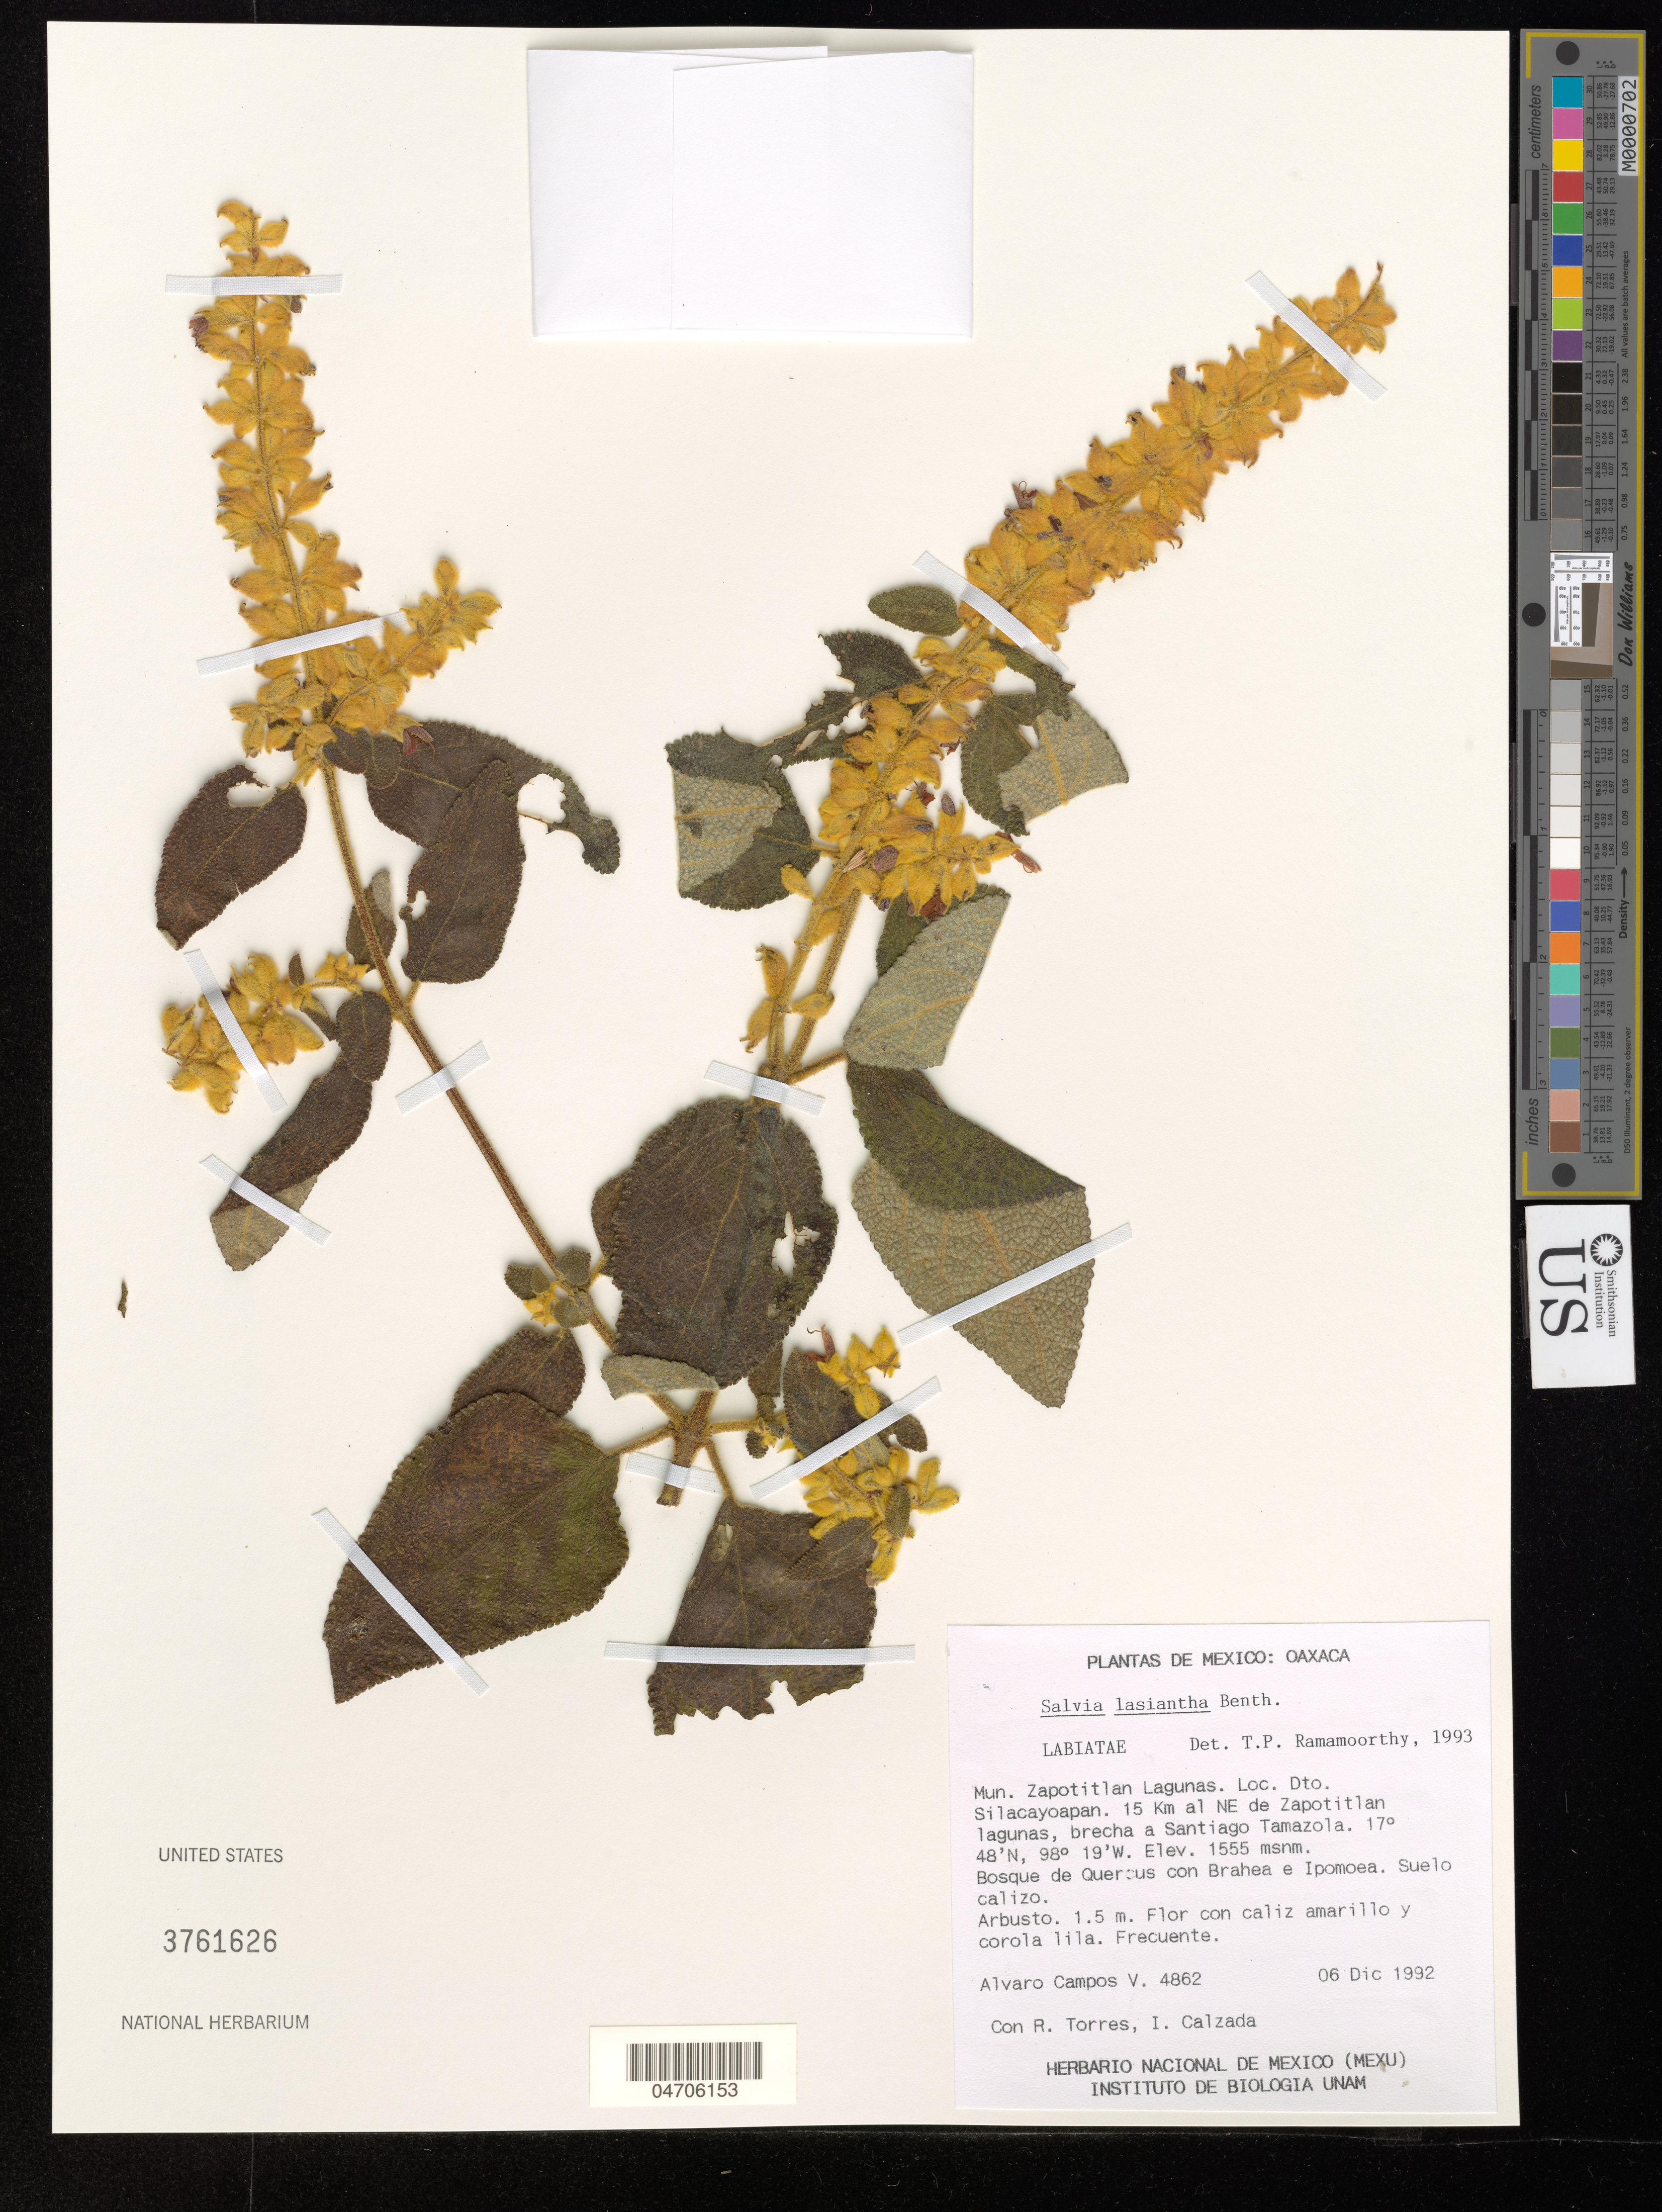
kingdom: Plantae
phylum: Tracheophyta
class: Magnoliopsida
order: Lamiales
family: Lamiaceae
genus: Salvia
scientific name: Salvia lasiantha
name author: Benth.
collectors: A. Campos V., R. Torres & I. Calzada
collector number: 4862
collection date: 1992-12-06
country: Mexico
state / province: Oaxaca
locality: Mun. Zapotitlan Lagunas. Loc. Dto. Silacayoapan. 15 Km al NE de Zapotitlan lagunas, brecha a Santiago Tamazola.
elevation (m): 1555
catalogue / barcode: US 3761626